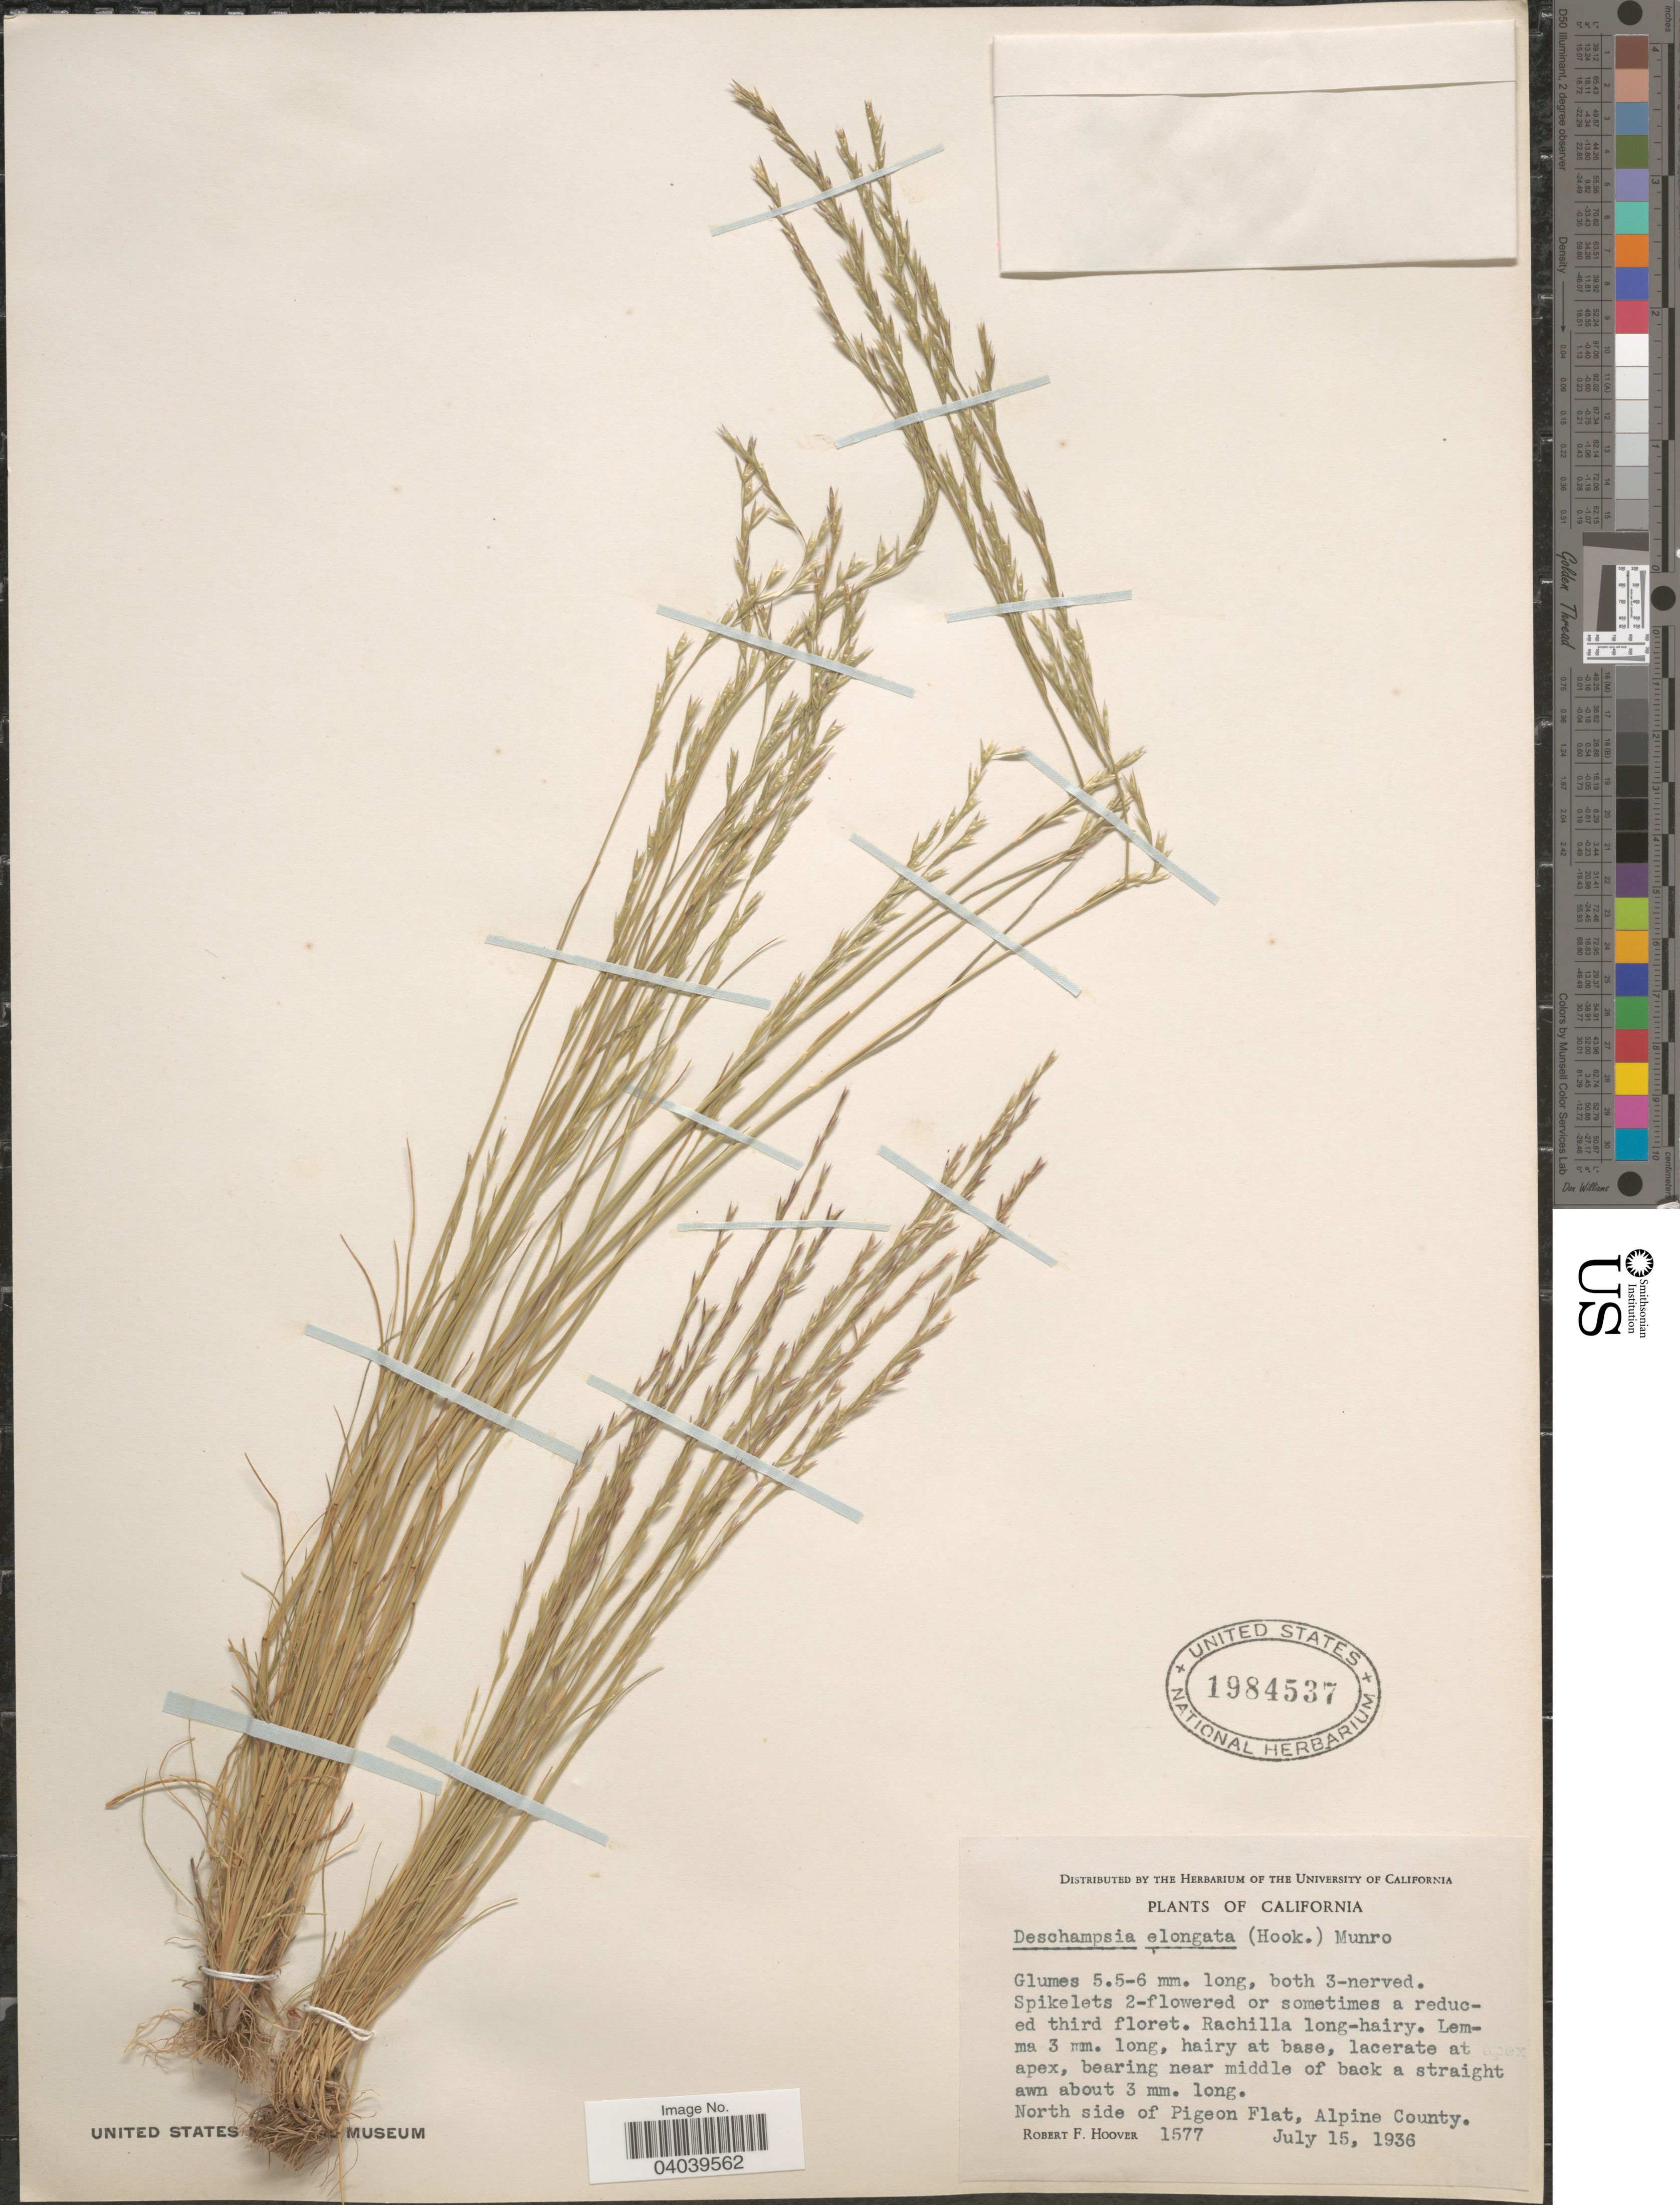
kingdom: Plantae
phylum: Tracheophyta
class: Liliopsida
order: Poales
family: Poaceae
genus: Deschampsia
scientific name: Deschampsia elongata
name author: (Hook.) Munro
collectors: R. F. Hoover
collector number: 1577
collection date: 1936-07-15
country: United States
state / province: California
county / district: Alpine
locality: North side of Pigeon Flat, Alpine County.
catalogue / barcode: US 1984537